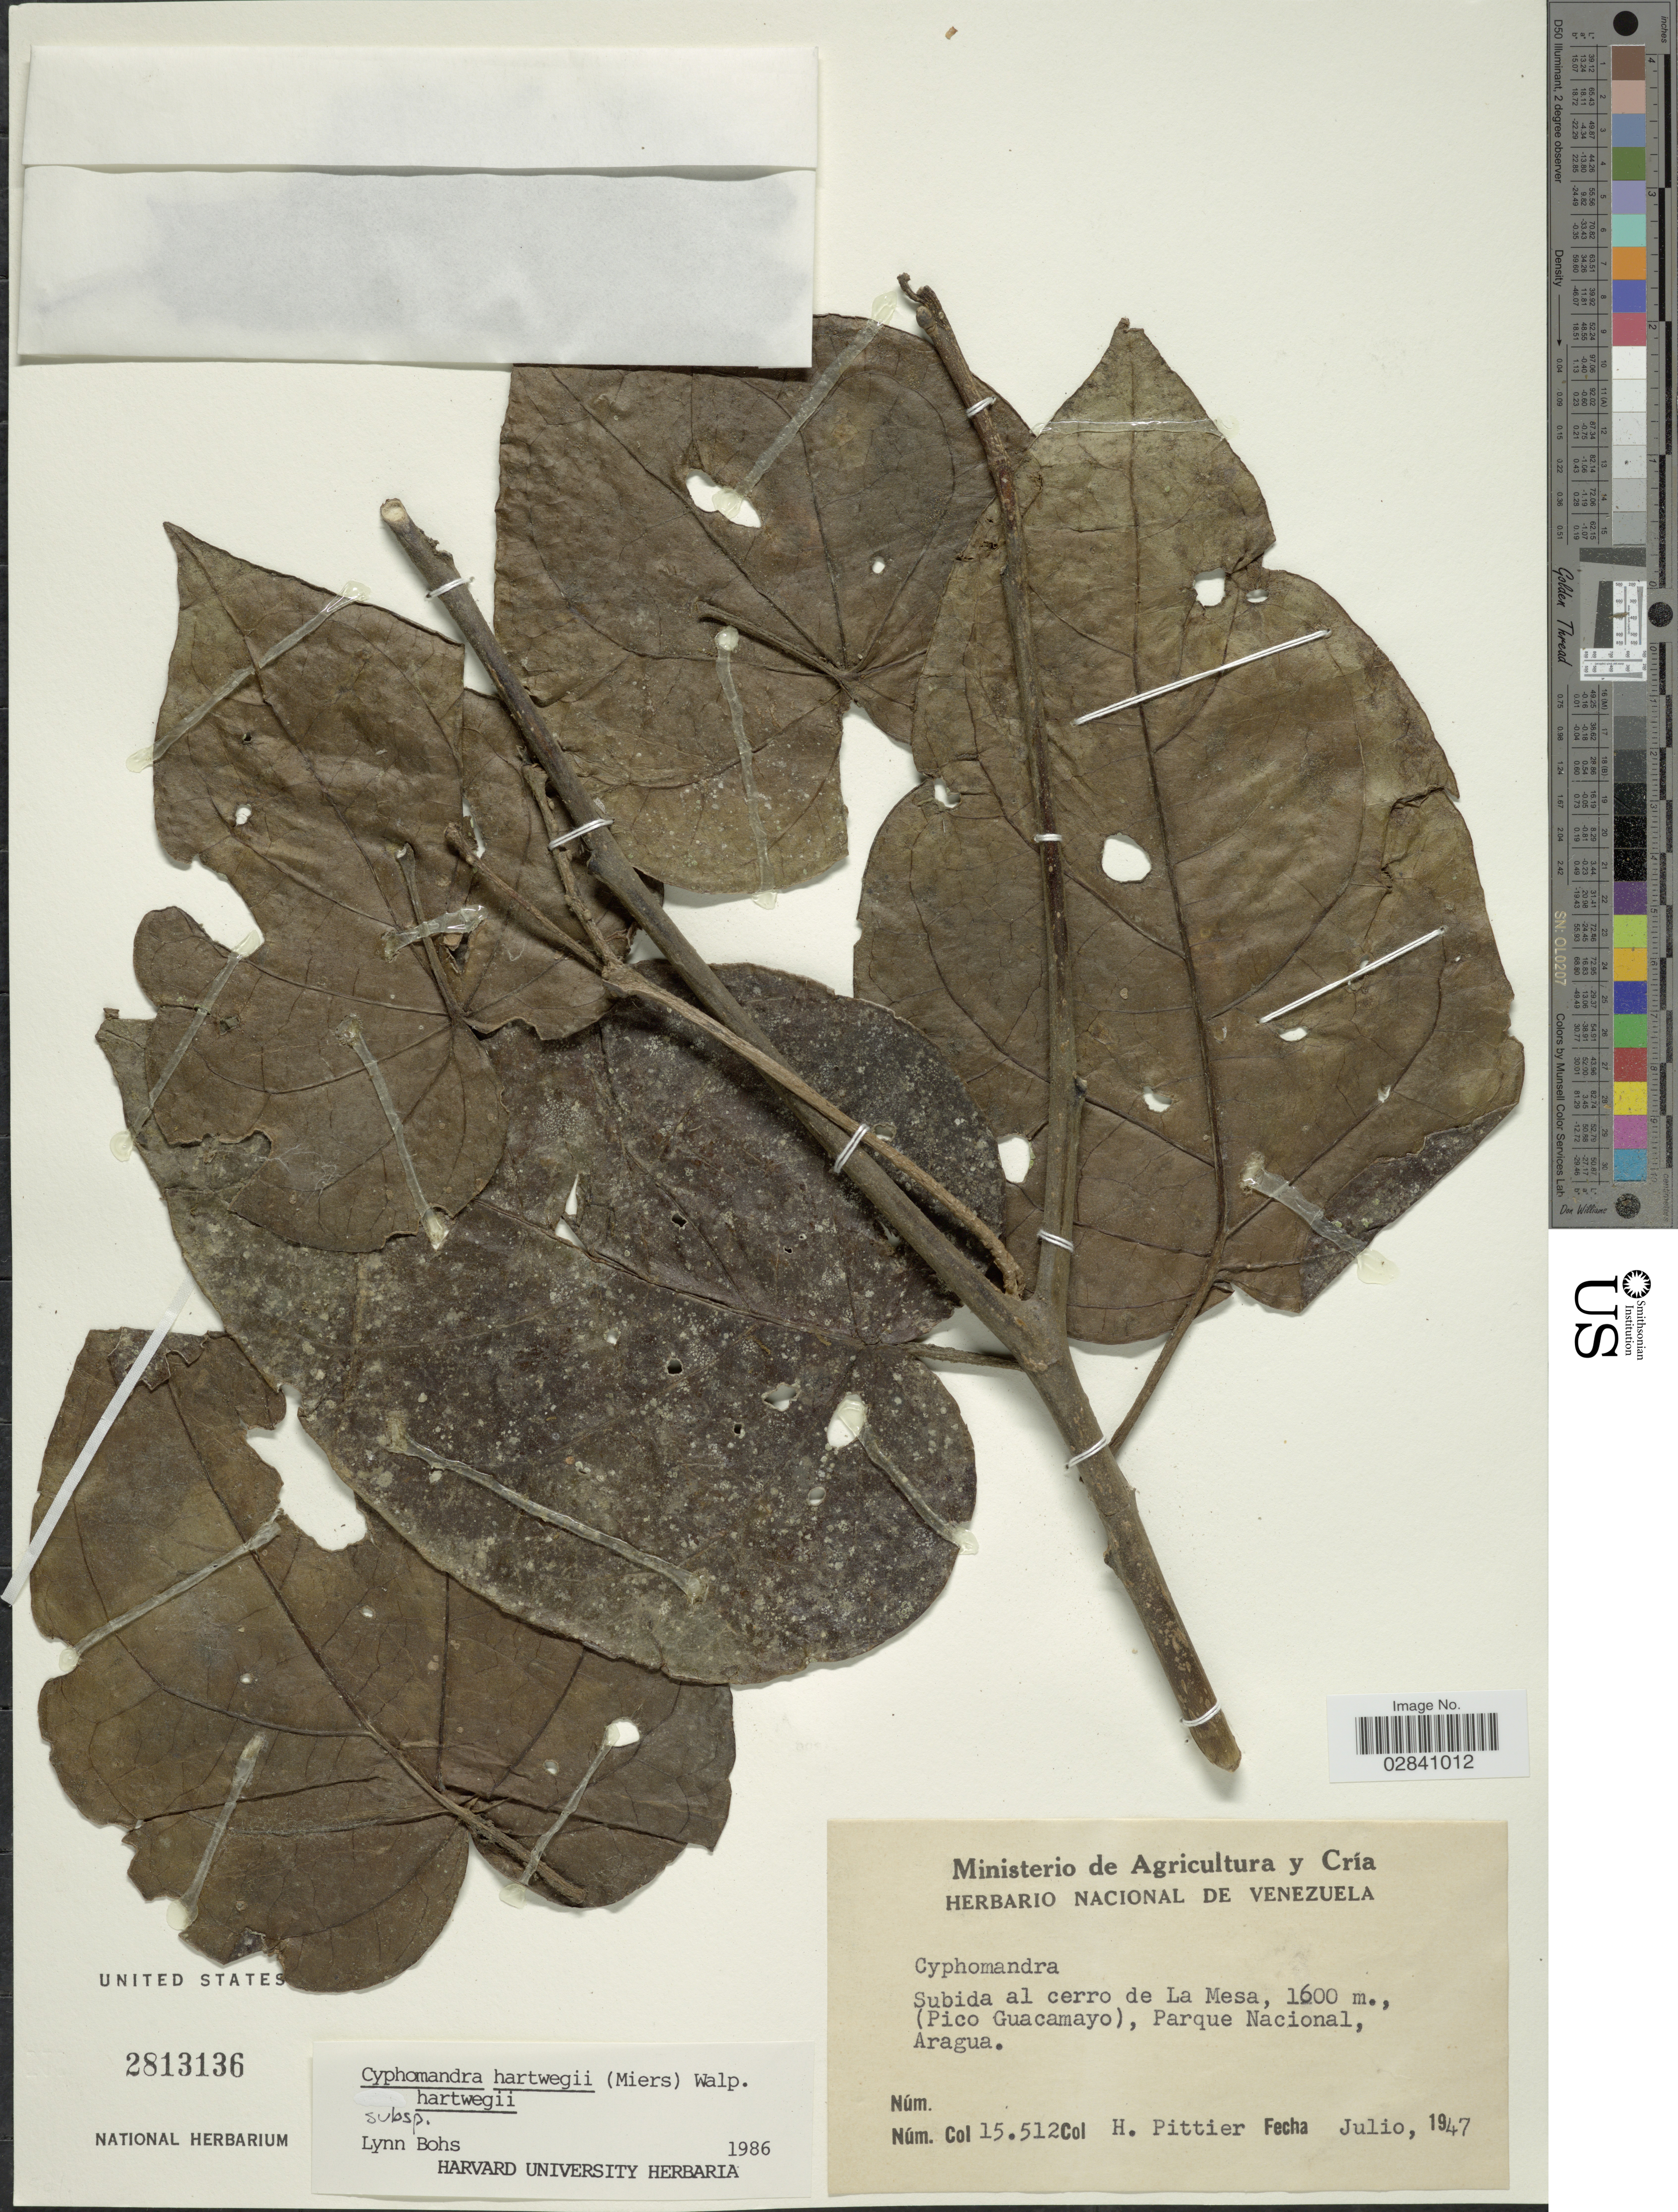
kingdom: Plantae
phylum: Tracheophyta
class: Magnoliopsida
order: Solanales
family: Solanaceae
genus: Cyphomandra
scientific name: Cyphomandra hartwegii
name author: (Miers) Sendtn. ex Walp.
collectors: H. F. Pittier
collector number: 15512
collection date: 1947-07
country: Venezuela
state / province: Aragua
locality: Subida al cerro de La Mesa, (Pico Guacamayo), Parque Nacional.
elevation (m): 1600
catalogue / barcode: US 2813136